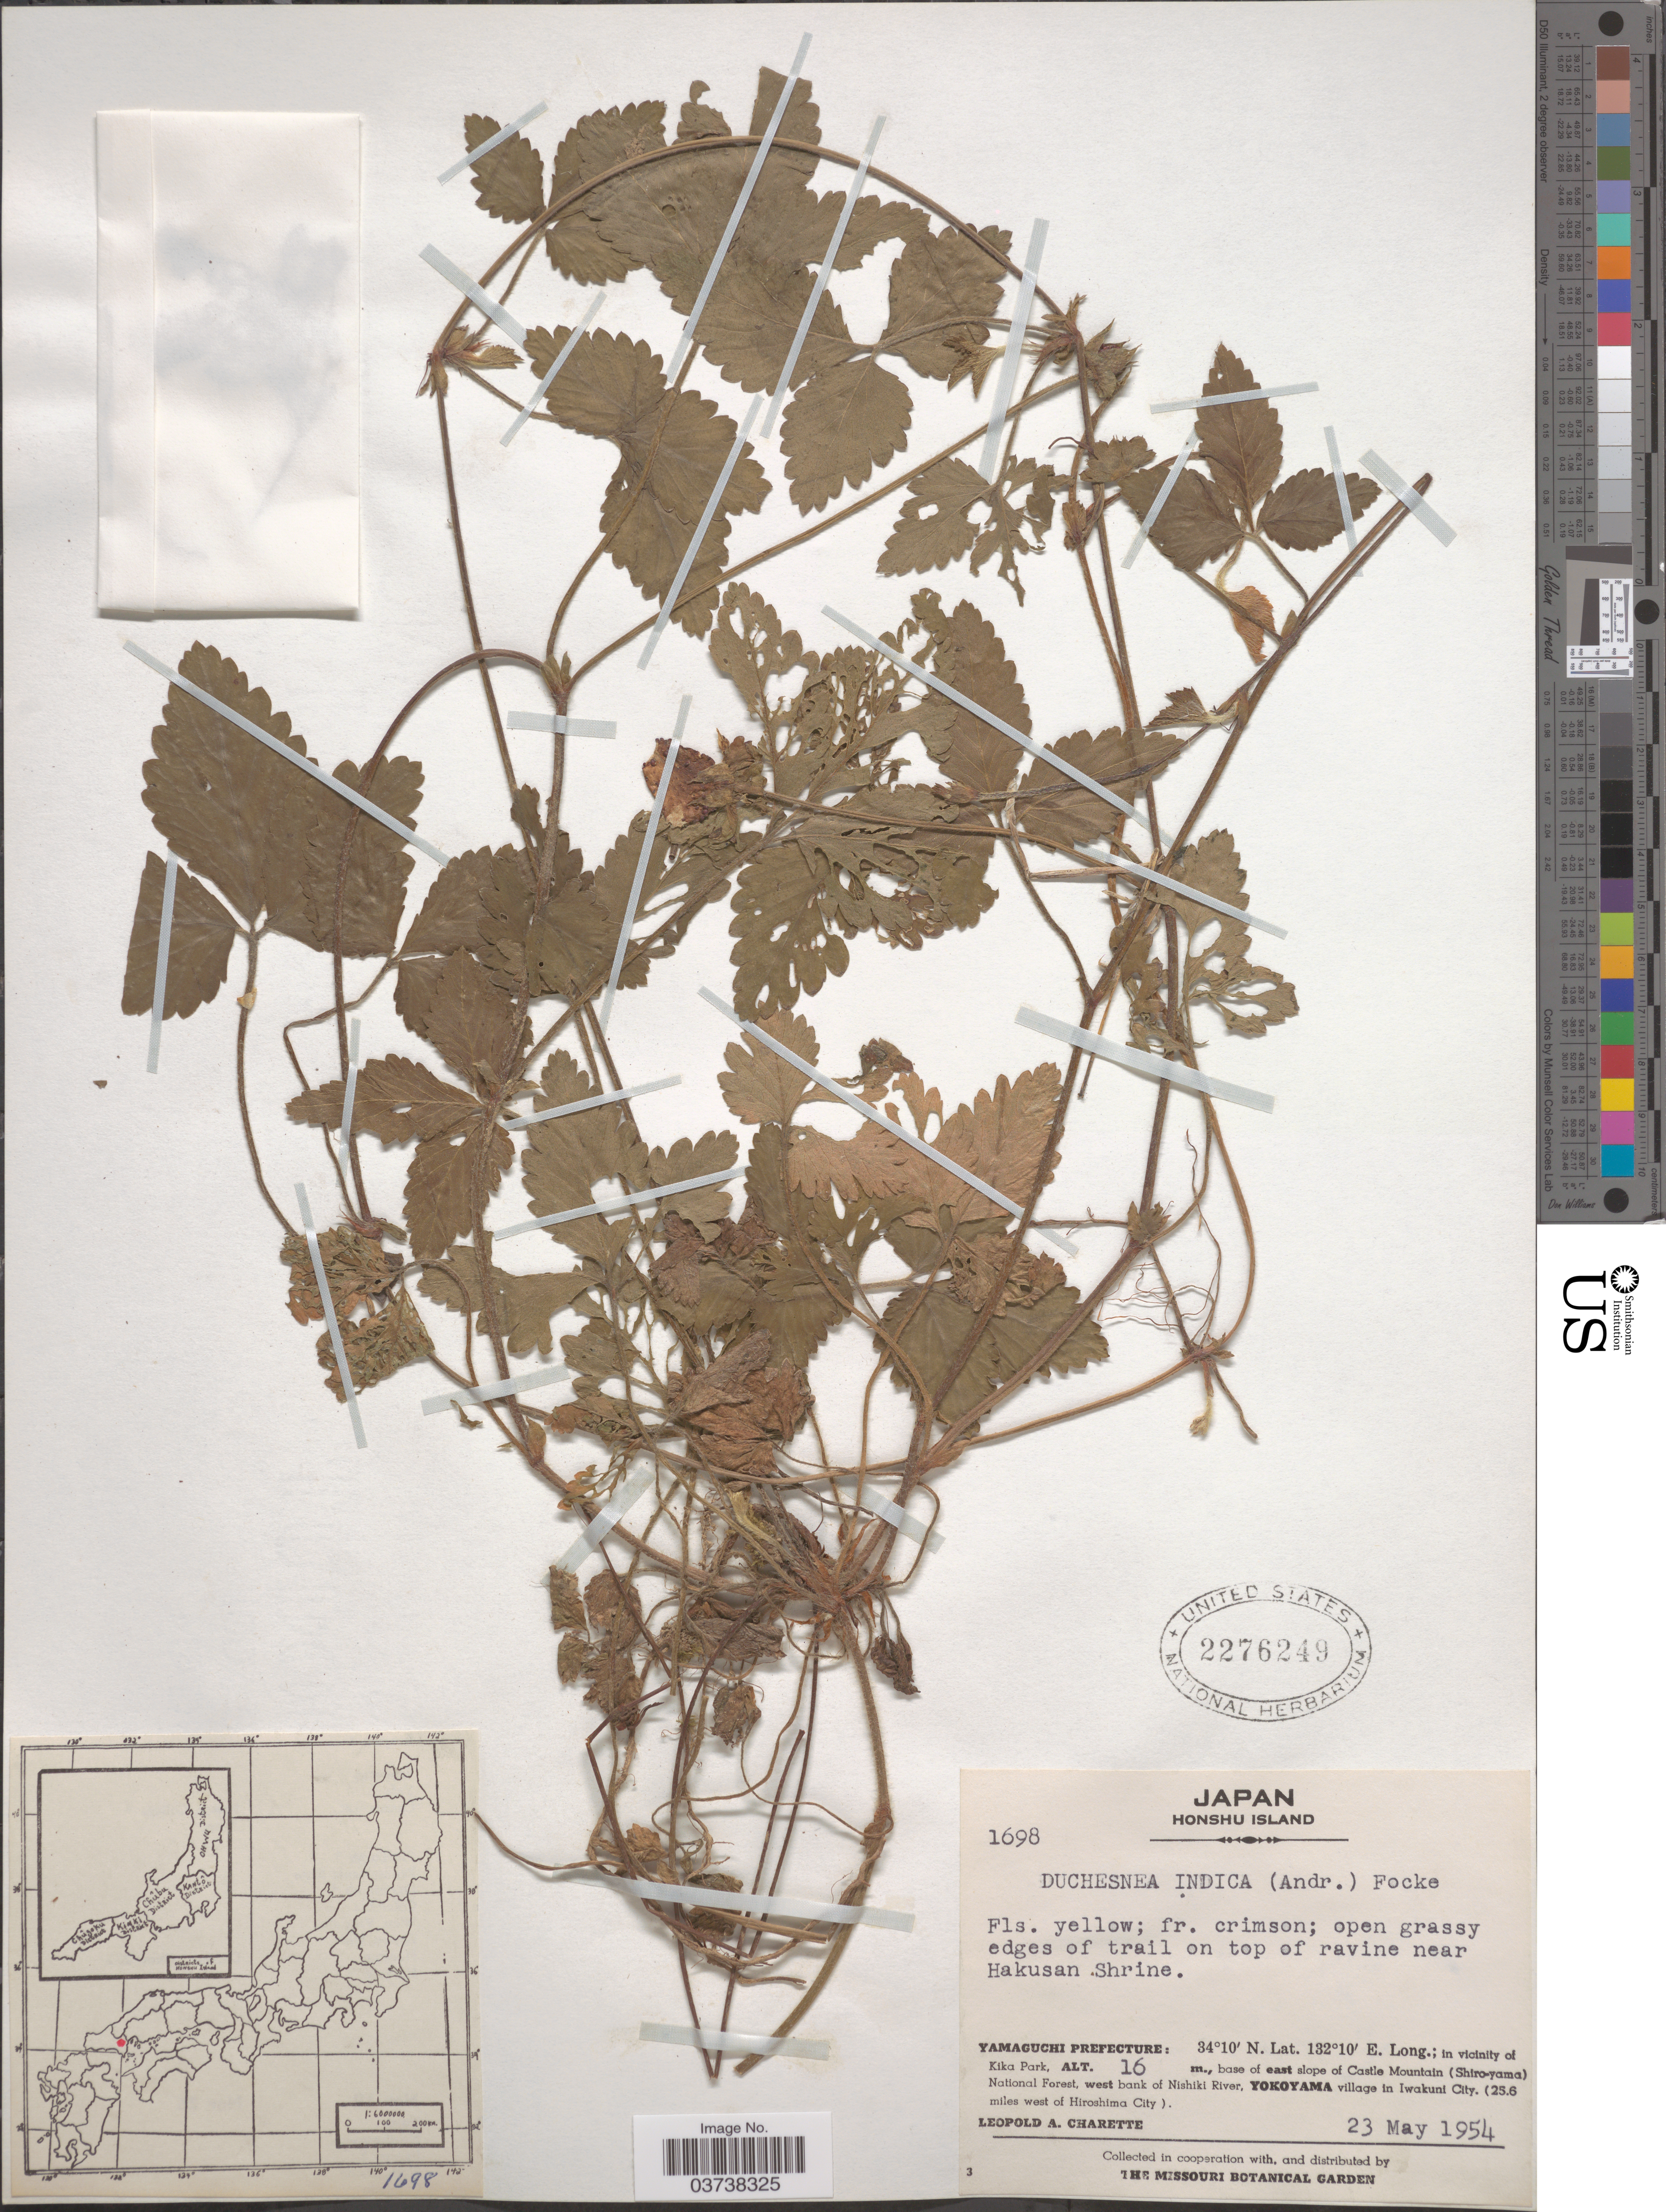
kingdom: Plantae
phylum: Tracheophyta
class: Magnoliopsida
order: Rosales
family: Rosaceae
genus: Potentilla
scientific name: Potentilla indica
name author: (Andrews) Th. Wolf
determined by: Strong, Mark T., (BOT), Smithsonian Institution - National Museum of Natural History (UNITED STATES)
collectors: L. A. Charette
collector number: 1698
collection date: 1954-05-23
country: Japan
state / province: Yamaguti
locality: Honshu Island. Yamaguchi Prefecture; in vicinity of Kika Park, base of east slope of Castle Mountain (Shiro-yama) National Forest, west bank of Nishiki River, Yokoyama village in Iwakuni City. (25.6 miles west of Hiroshima City).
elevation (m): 16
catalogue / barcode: US 2276249